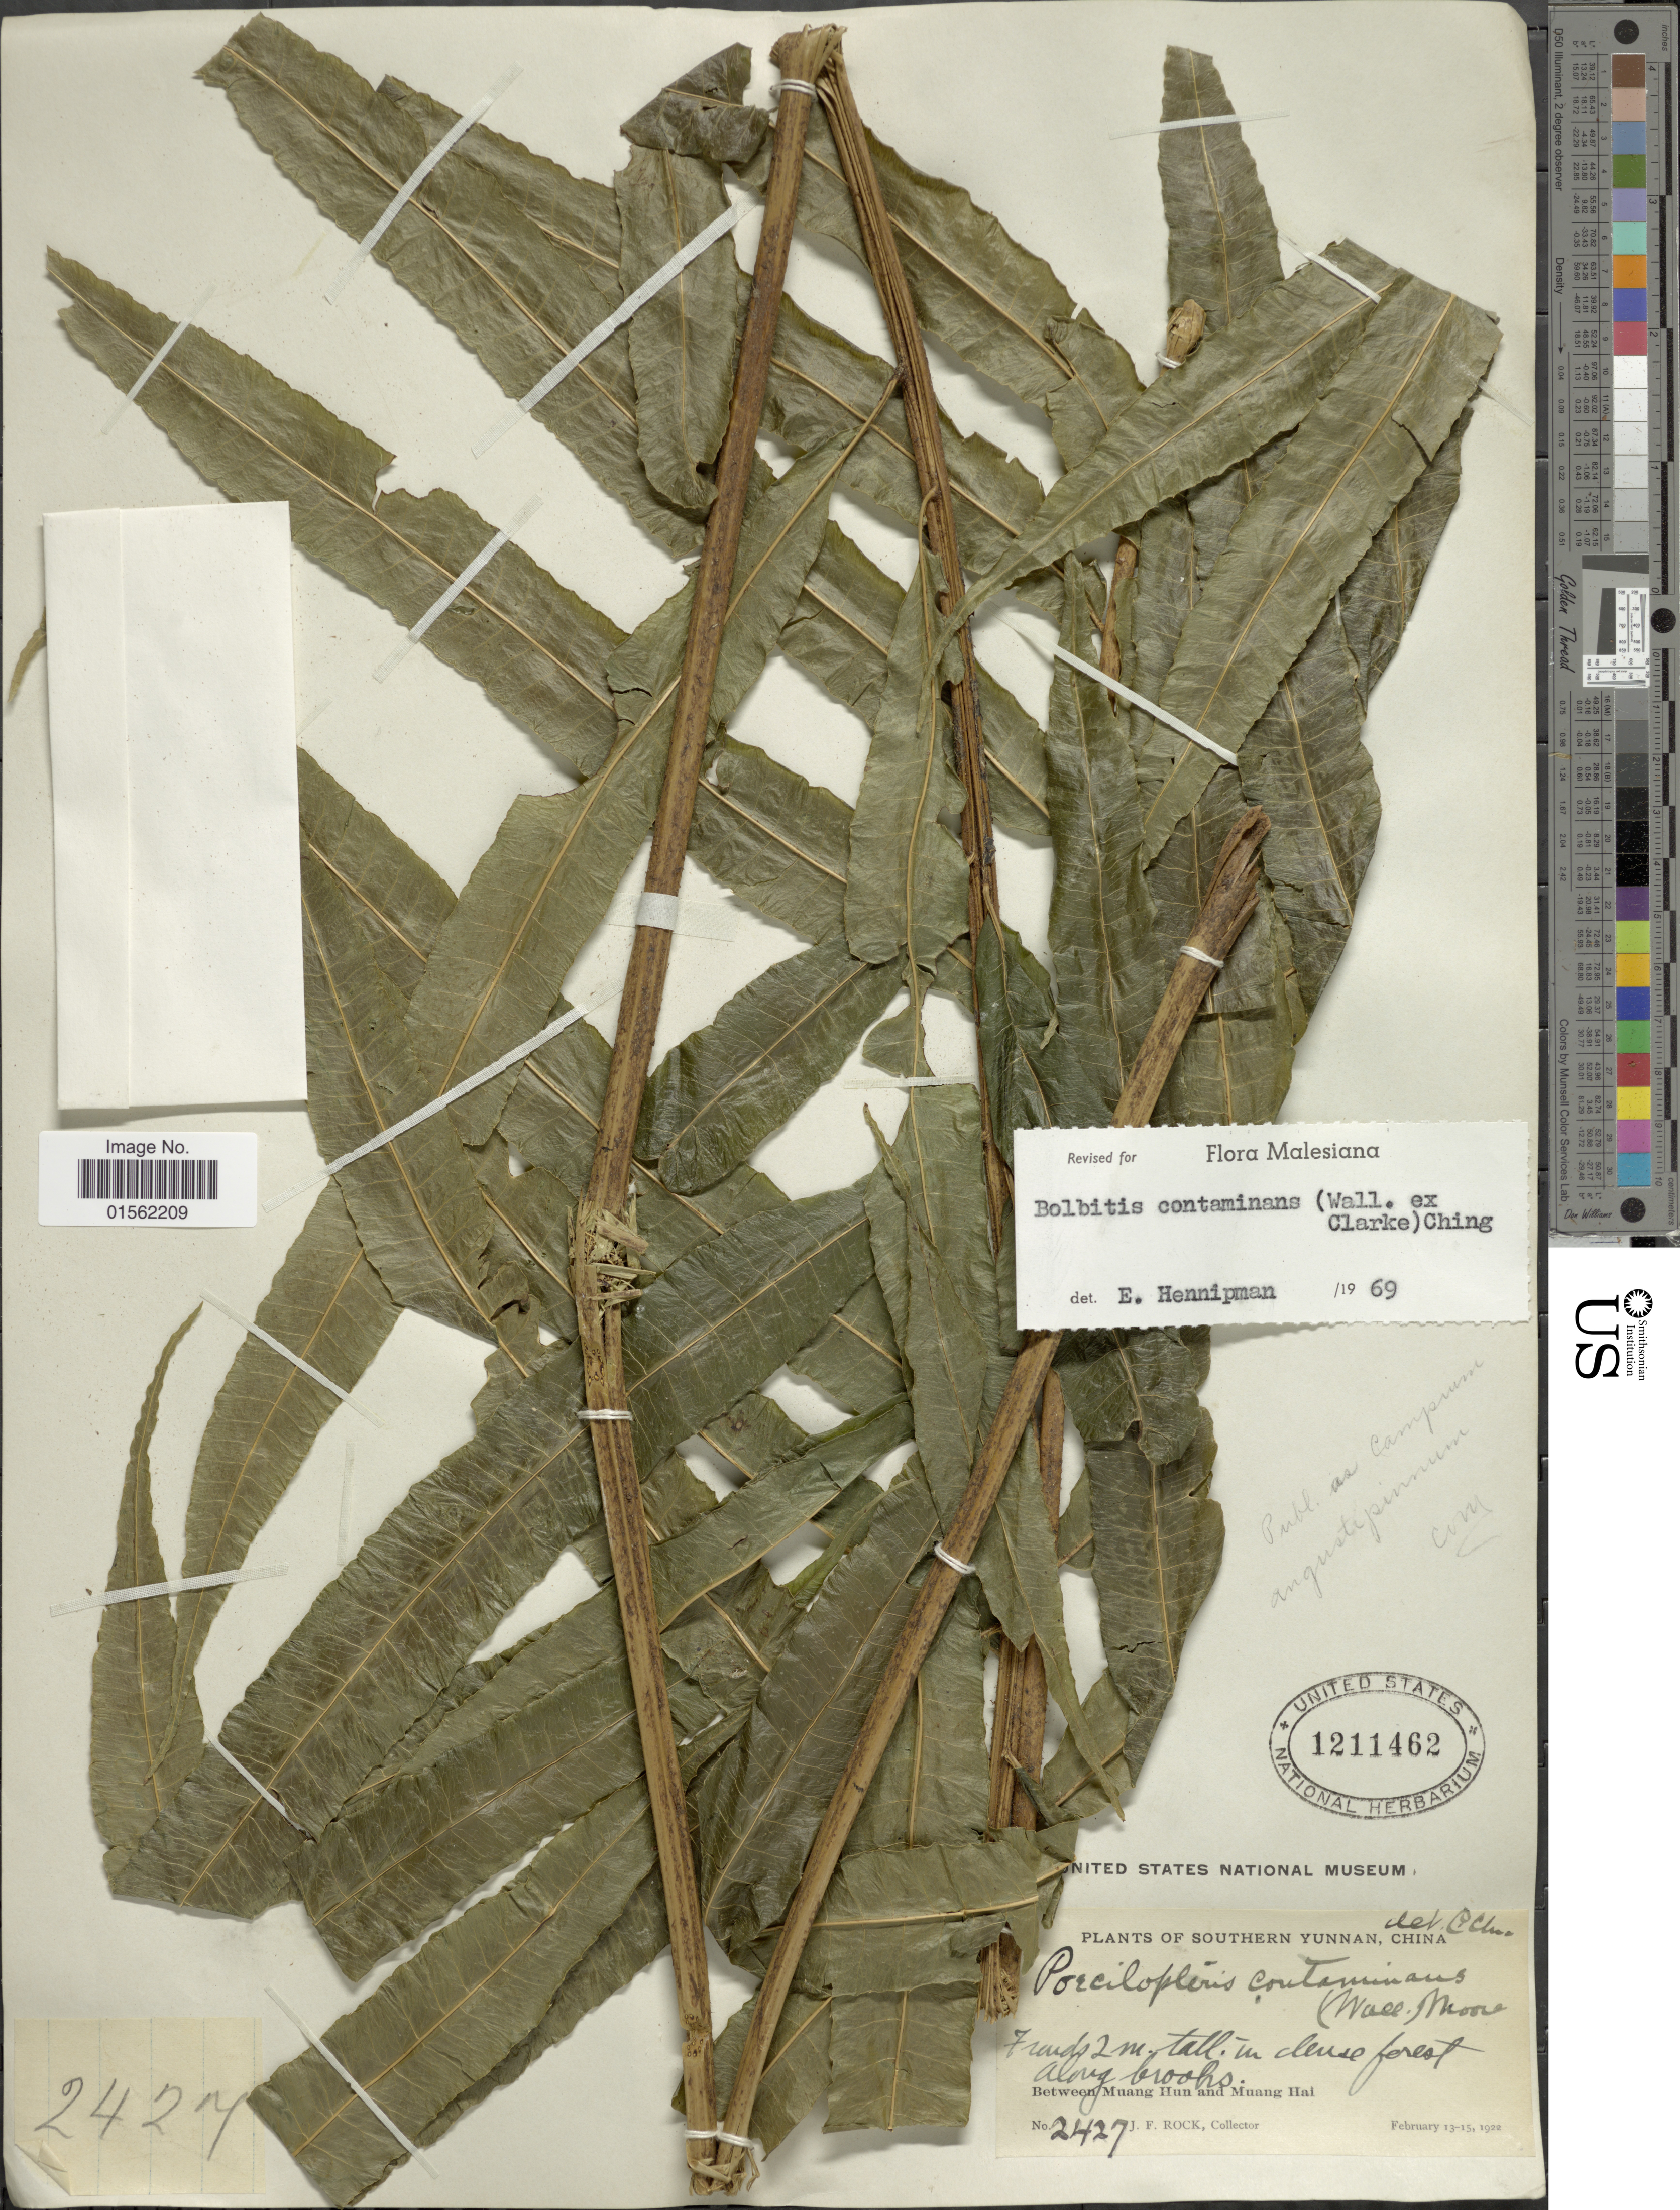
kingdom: Plantae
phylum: Tracheophyta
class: Polypodiopsida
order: Polypodiales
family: Dryopteridaceae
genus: Bolbitis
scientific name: Bolbitis angustipinna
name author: (Hayata) H. Itô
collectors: J. Rock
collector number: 2427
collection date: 1922-02-13/1922-02-15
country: China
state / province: Yunnan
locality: Southern Yunnan, China, in dense forest along brooks, between Muang Hun and Muang Hai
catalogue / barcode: US 1211462